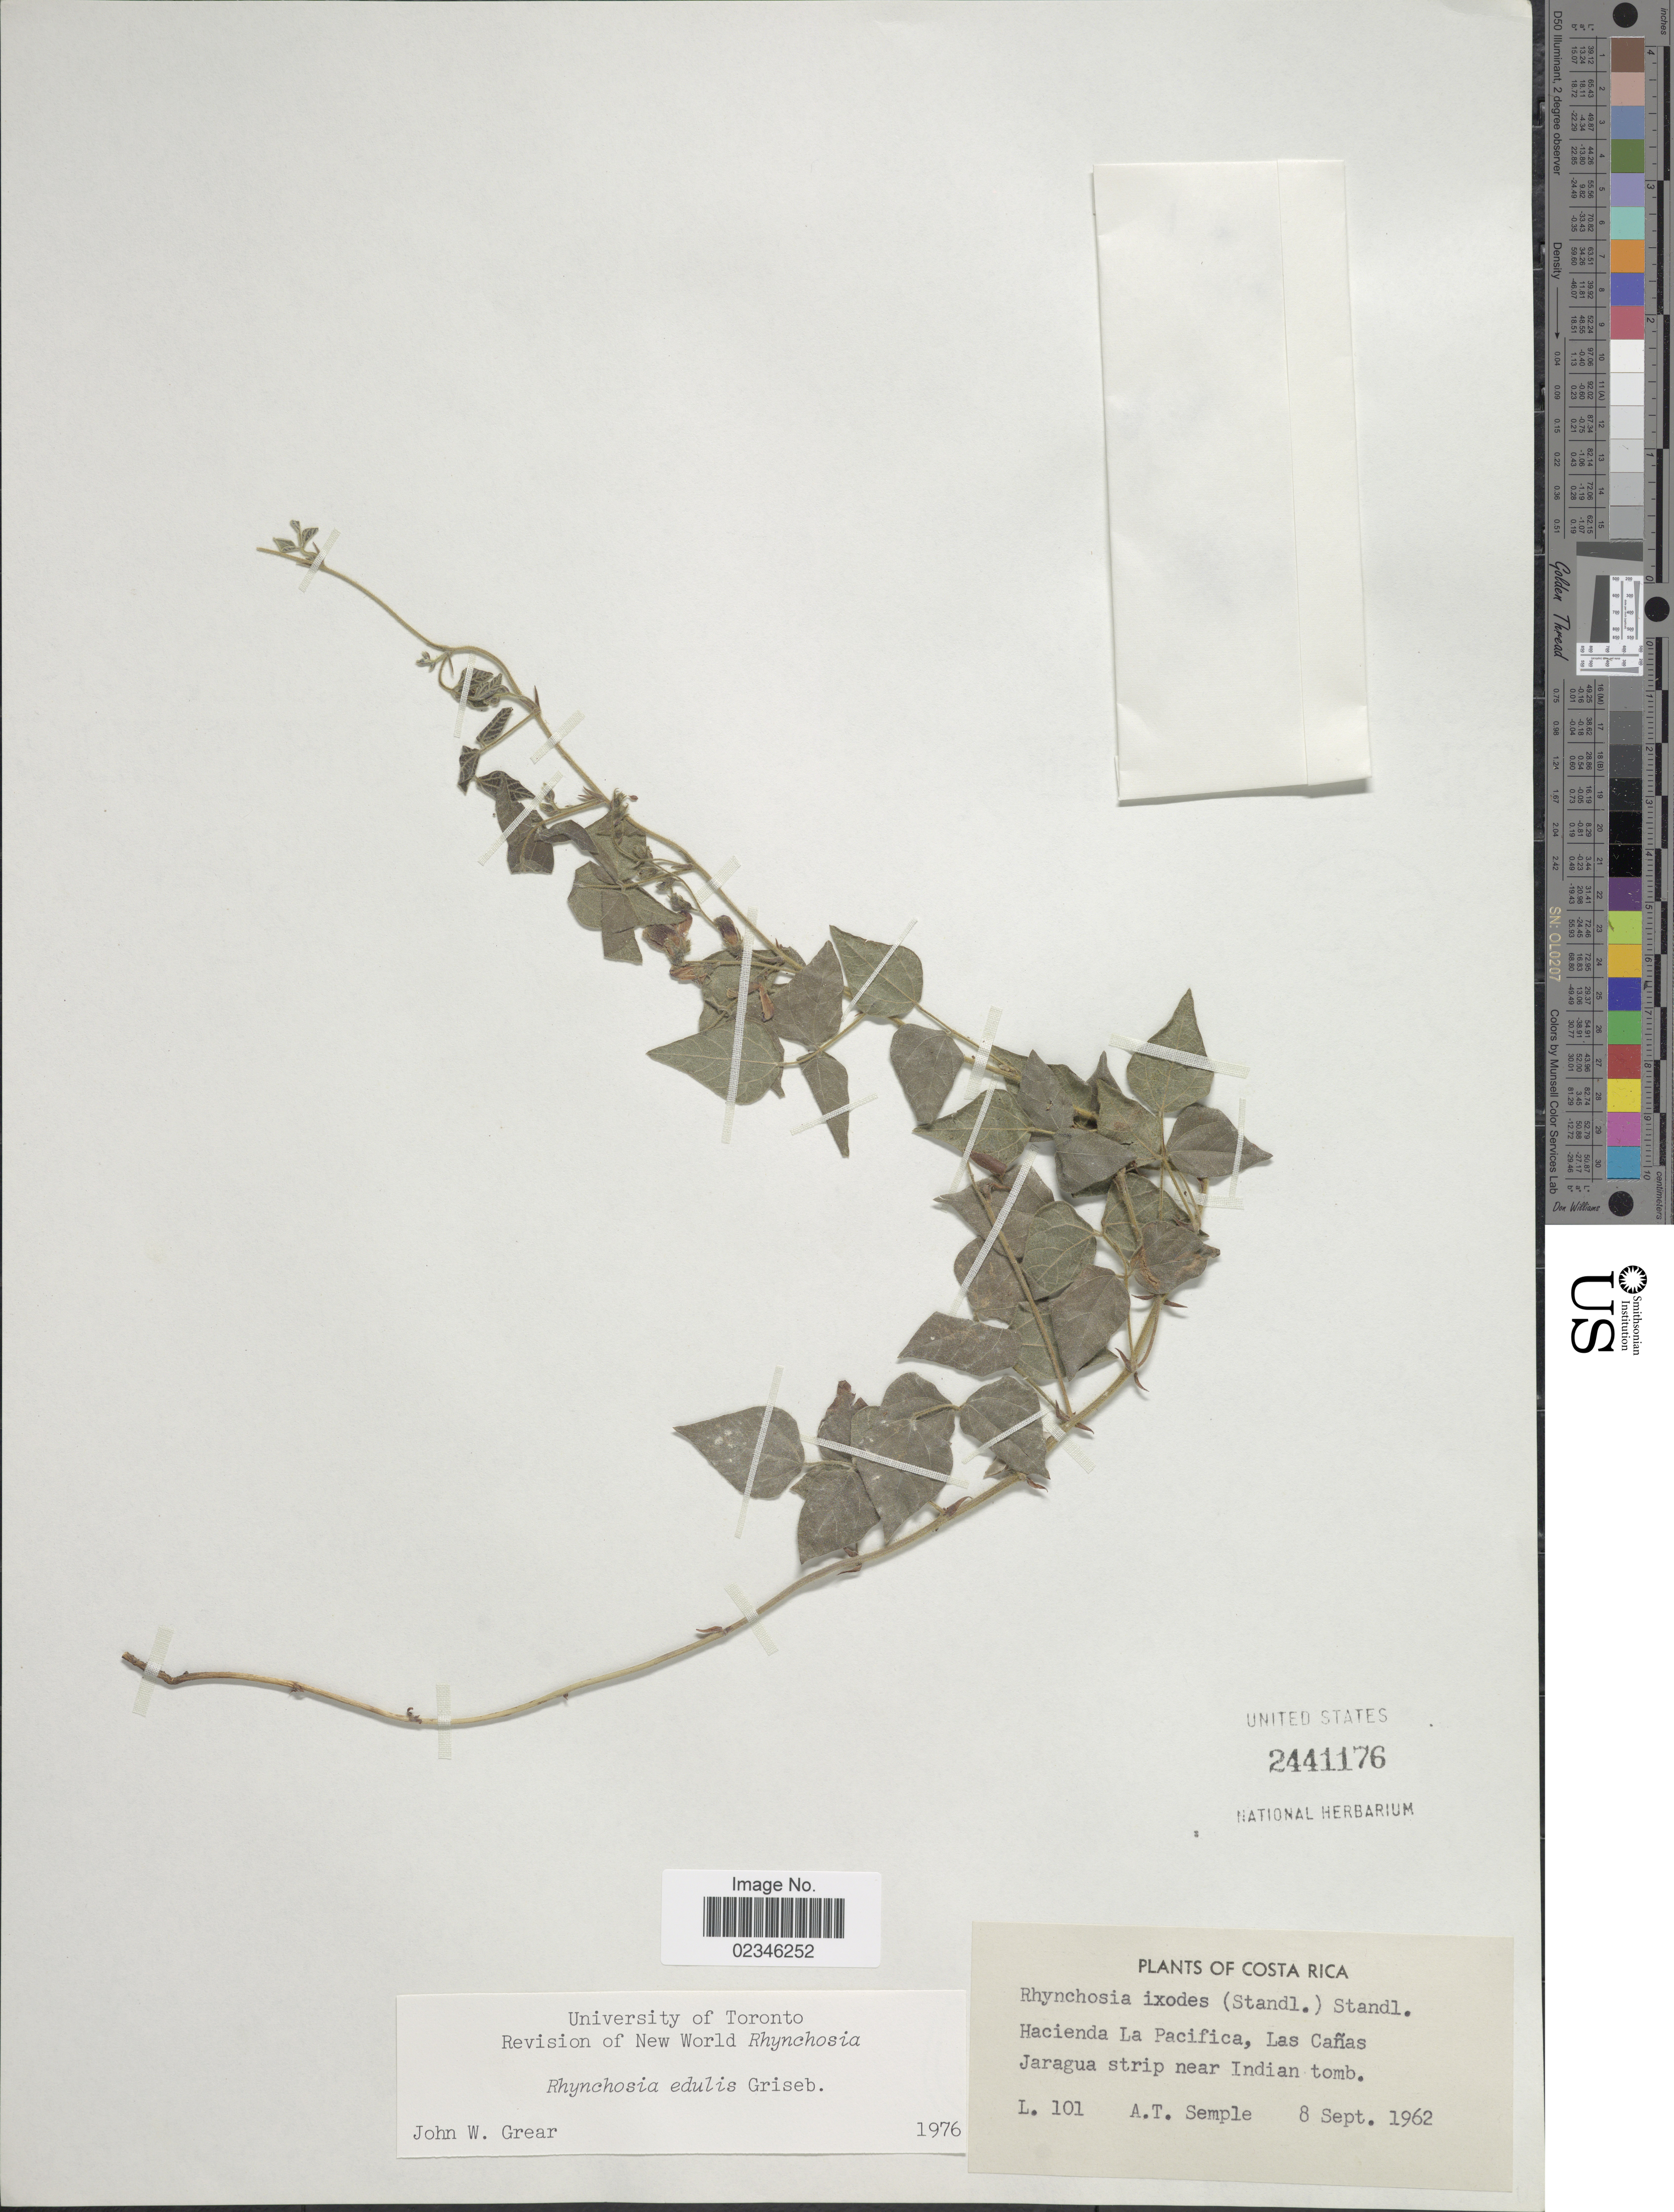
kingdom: Plantae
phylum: Tracheophyta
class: Magnoliopsida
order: Fabales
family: Fabaceae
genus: Rhynchosia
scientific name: Rhynchosia edulis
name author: Griseb.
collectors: A. Semple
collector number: L101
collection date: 1962-09-08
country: Costa Rica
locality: Hacienda La Pacifica, Las Canas Jaragua strip near Indian tomb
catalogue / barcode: US 2441176